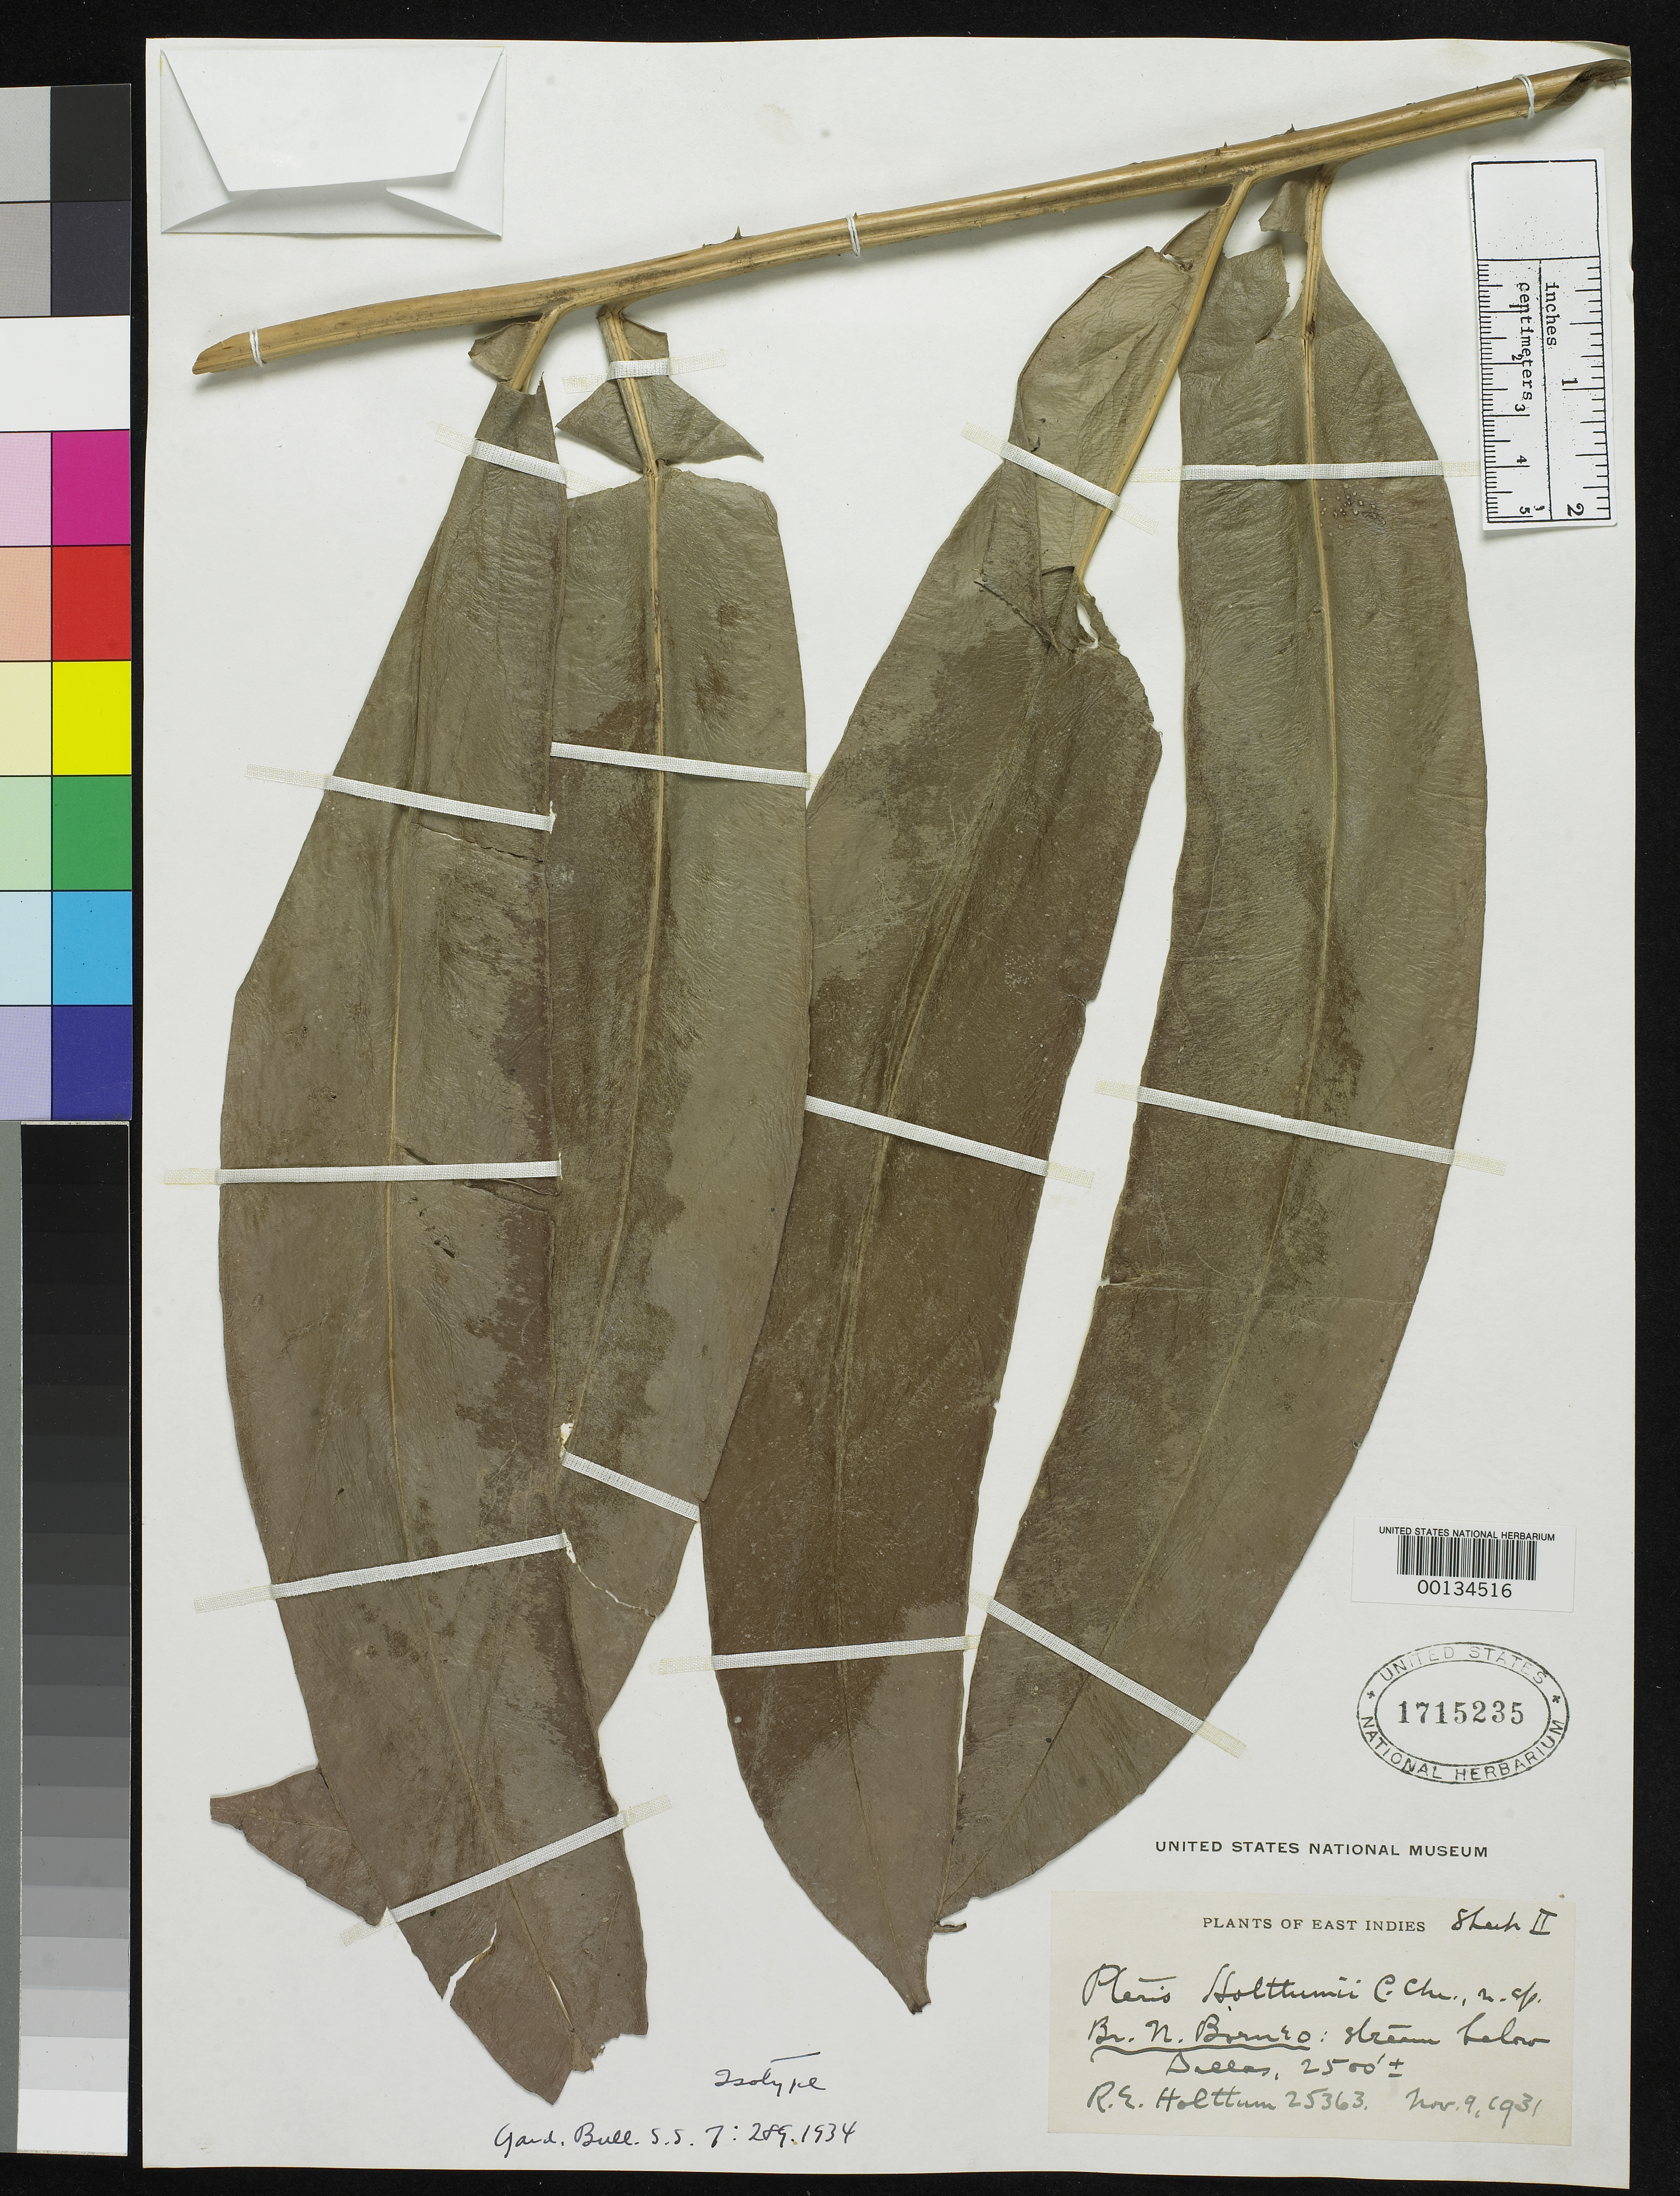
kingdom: Plantae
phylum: Tracheophyta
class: Polypodiopsida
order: Polypodiales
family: Pteridaceae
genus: Pteris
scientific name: Pteris holttumii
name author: C. Chr.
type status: Type Collection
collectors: R. E. Holttum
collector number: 25363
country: Malaysia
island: Borneo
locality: British North Borneo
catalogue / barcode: US 1715235